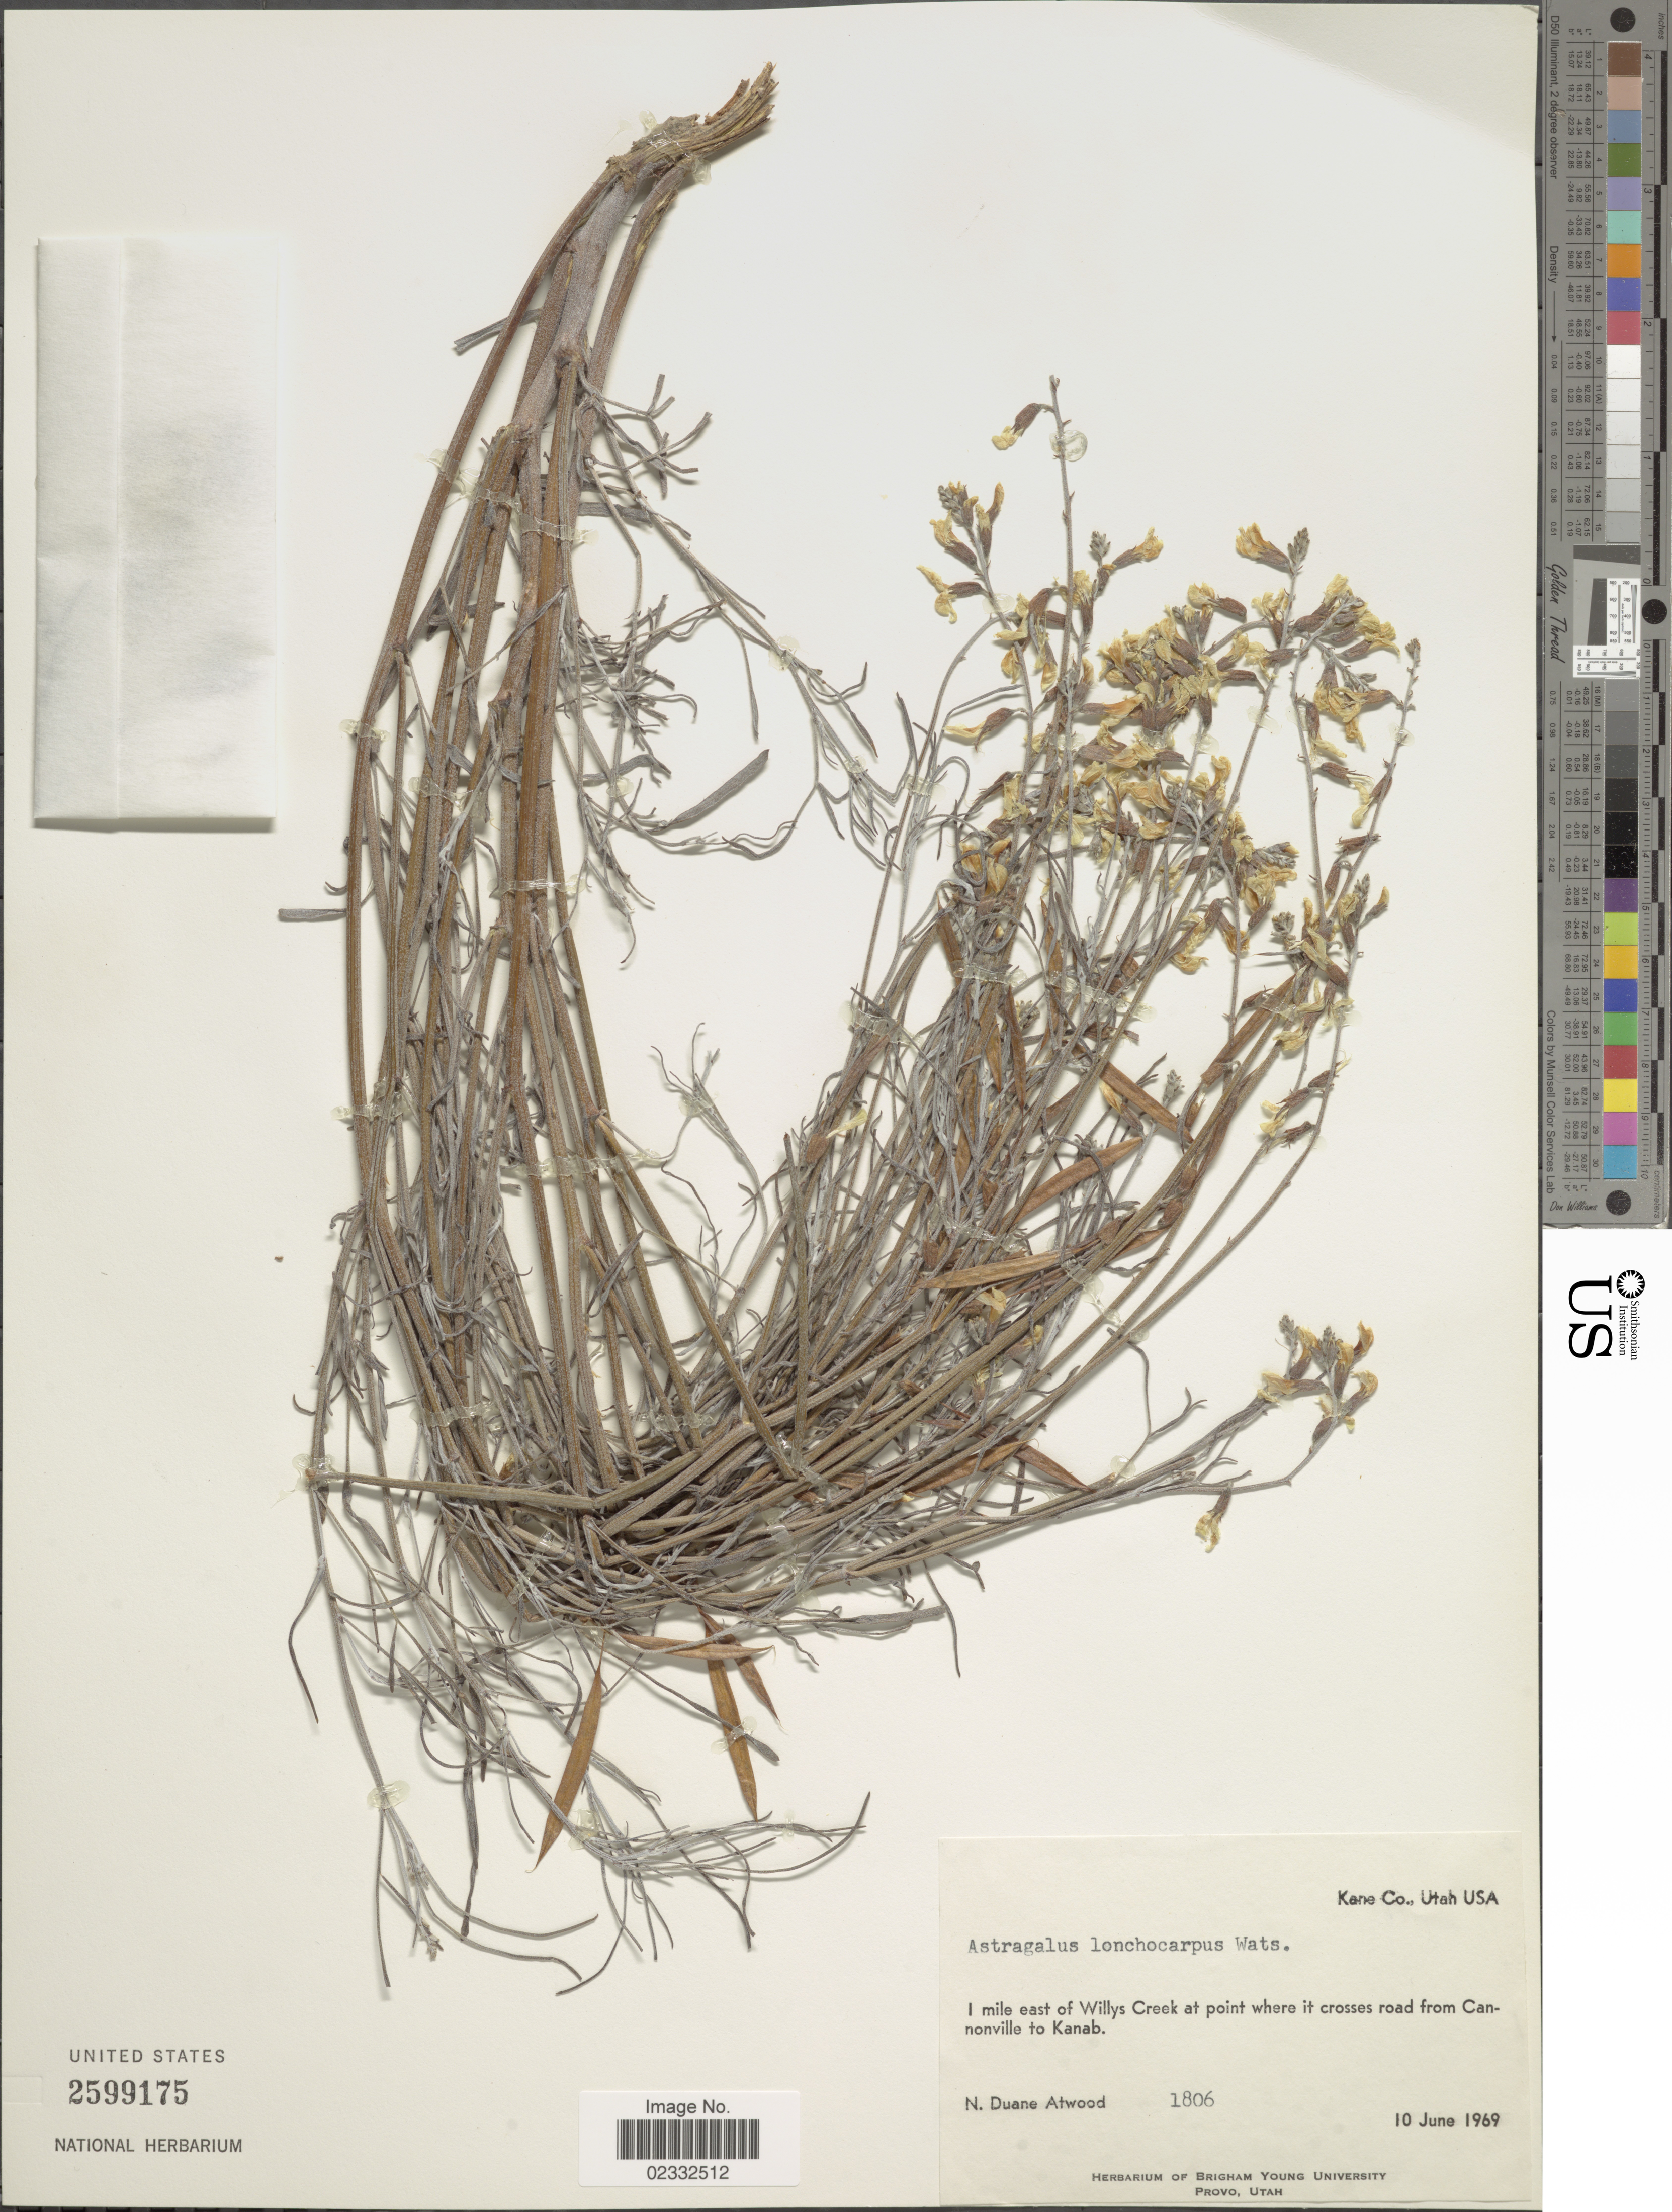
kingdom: Plantae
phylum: Tracheophyta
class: Magnoliopsida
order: Fabales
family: Fabaceae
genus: Astragalus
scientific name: Astragalus lonchocarpus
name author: Torr.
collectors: N. Atwood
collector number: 1806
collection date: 1969-06-10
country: United States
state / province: Utah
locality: Kane Co. 1 mile east of Willys Creek at point where it crosses road from Canonville to Kanab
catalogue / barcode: US 2599175